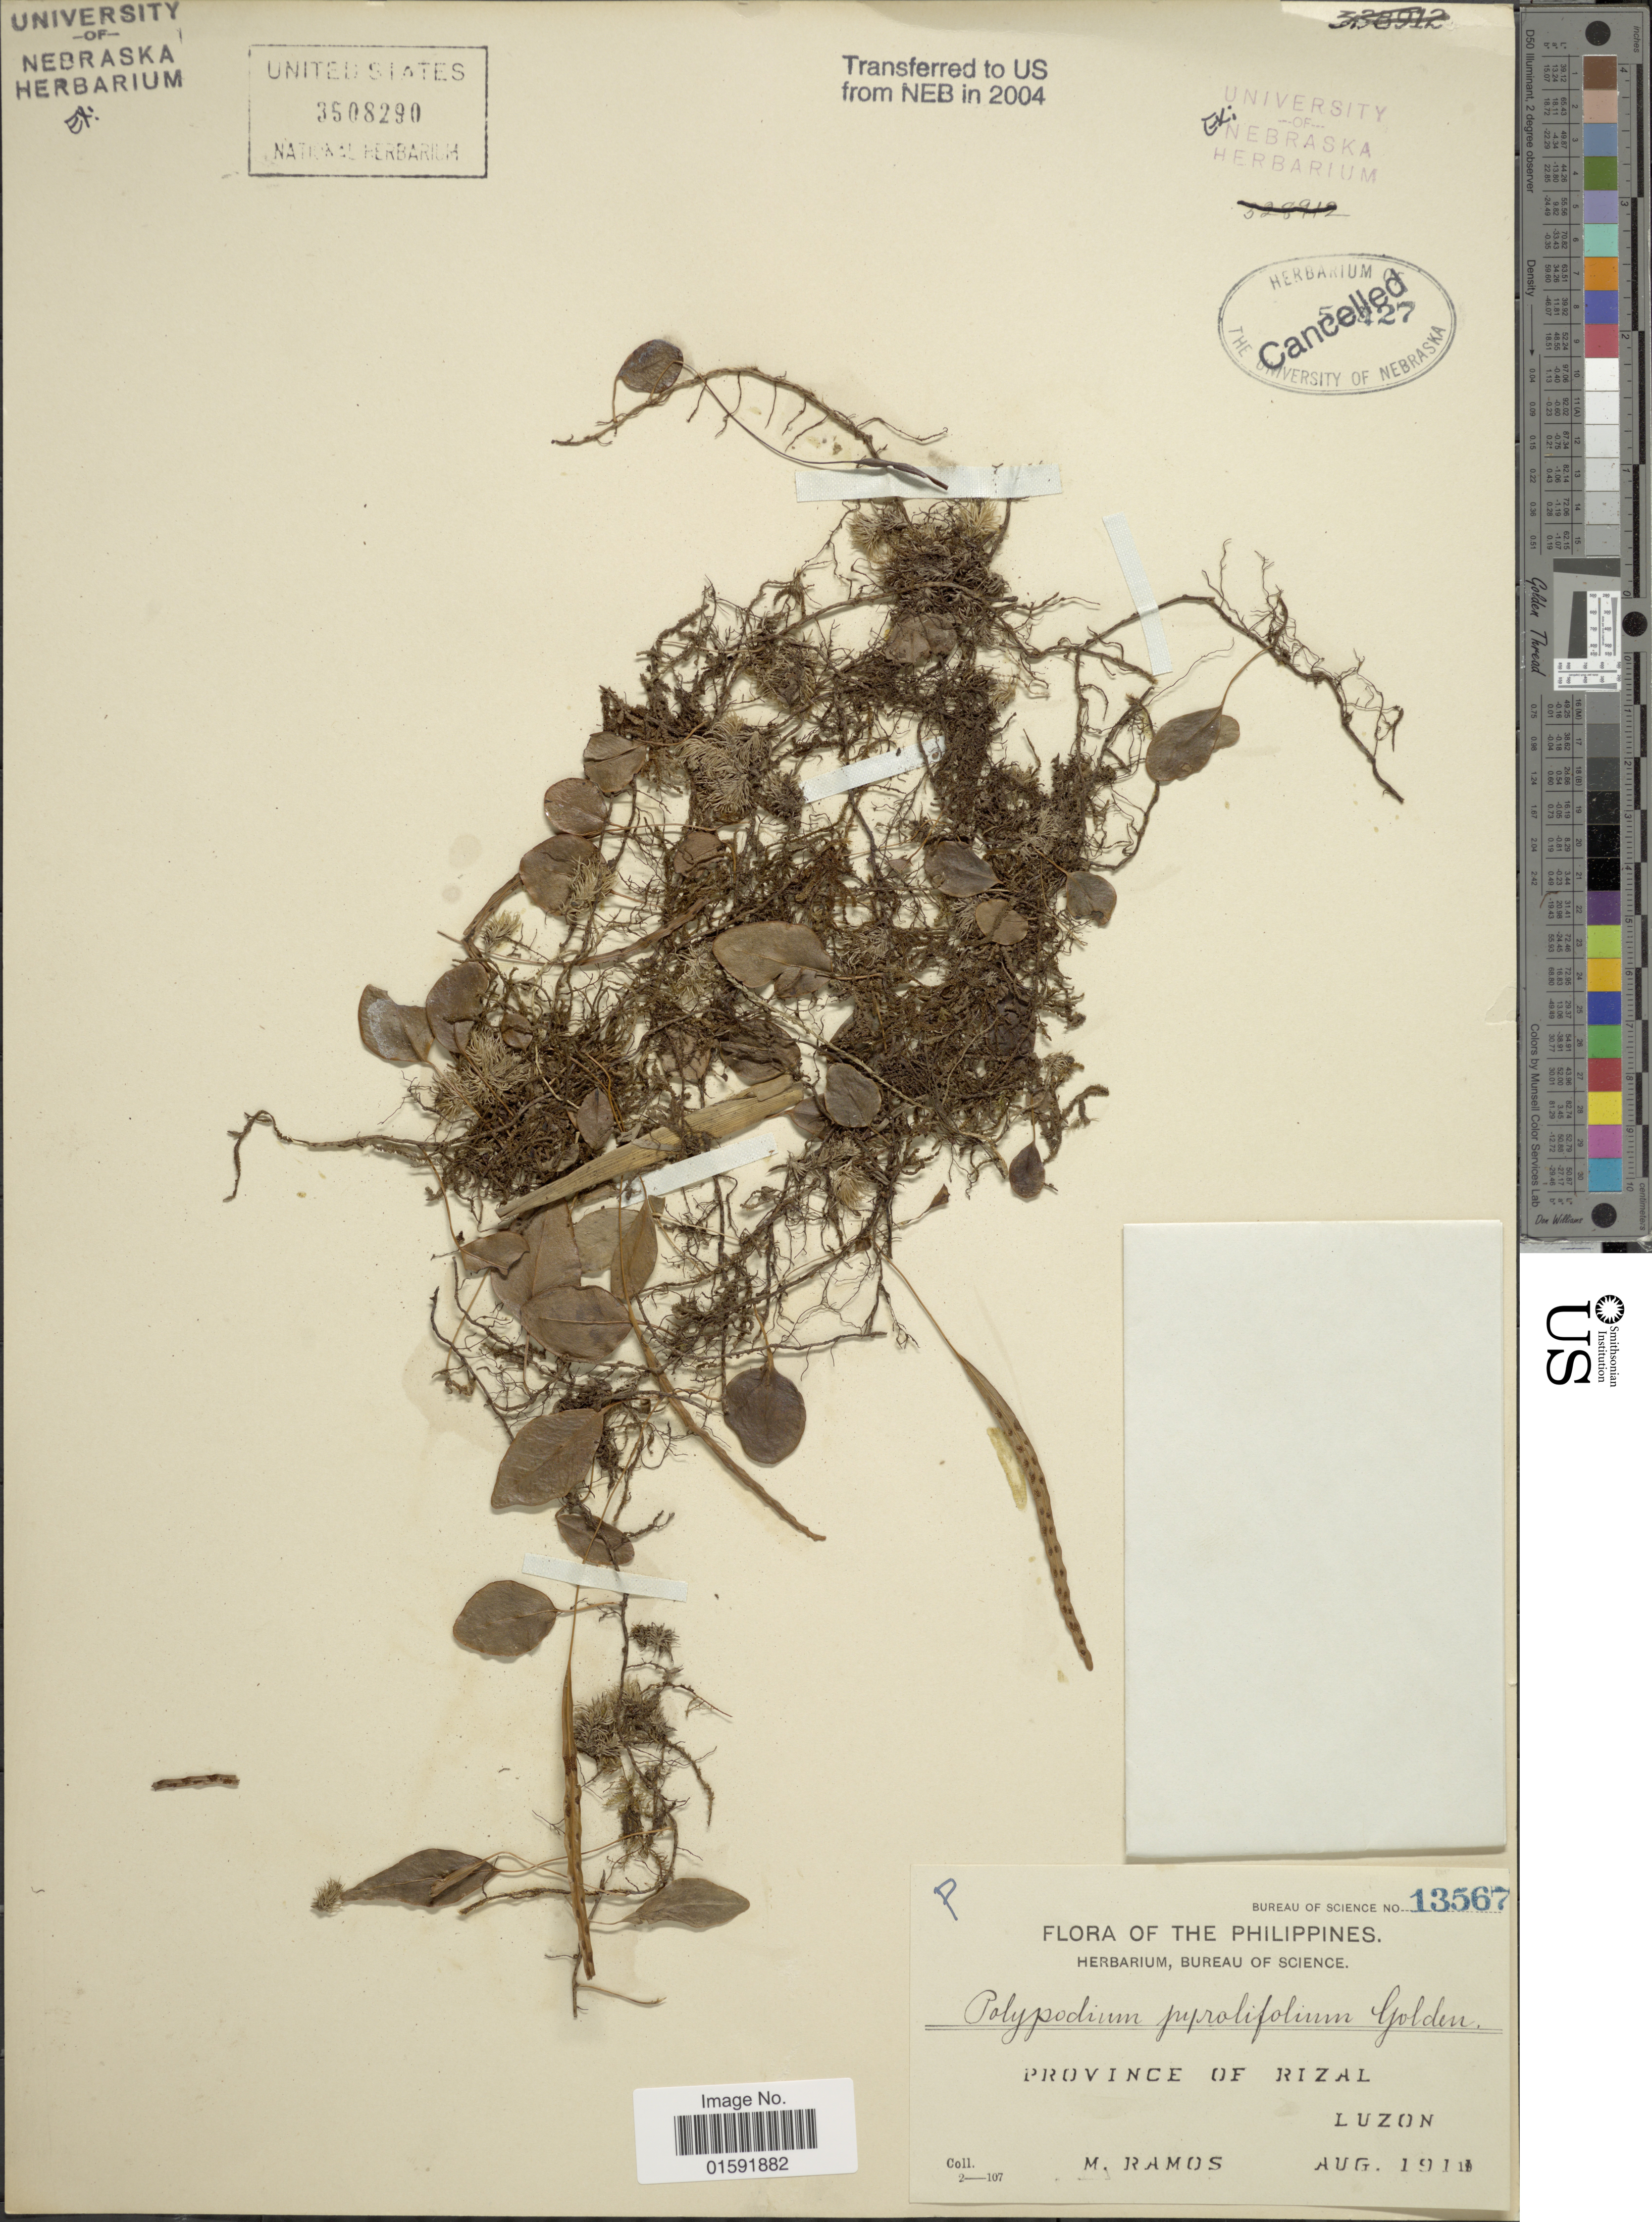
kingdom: Plantae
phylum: Tracheophyta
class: Polypodiopsida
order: Polypodiales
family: Polypodiaceae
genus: Selliguea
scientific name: Selliguea pyrolifolia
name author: (Goldm.) Hovenkamp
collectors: M. Ramos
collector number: Bureau of Science 13567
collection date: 1918-08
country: Philippines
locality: Province of Rizal, Luzon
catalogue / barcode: US 3508290